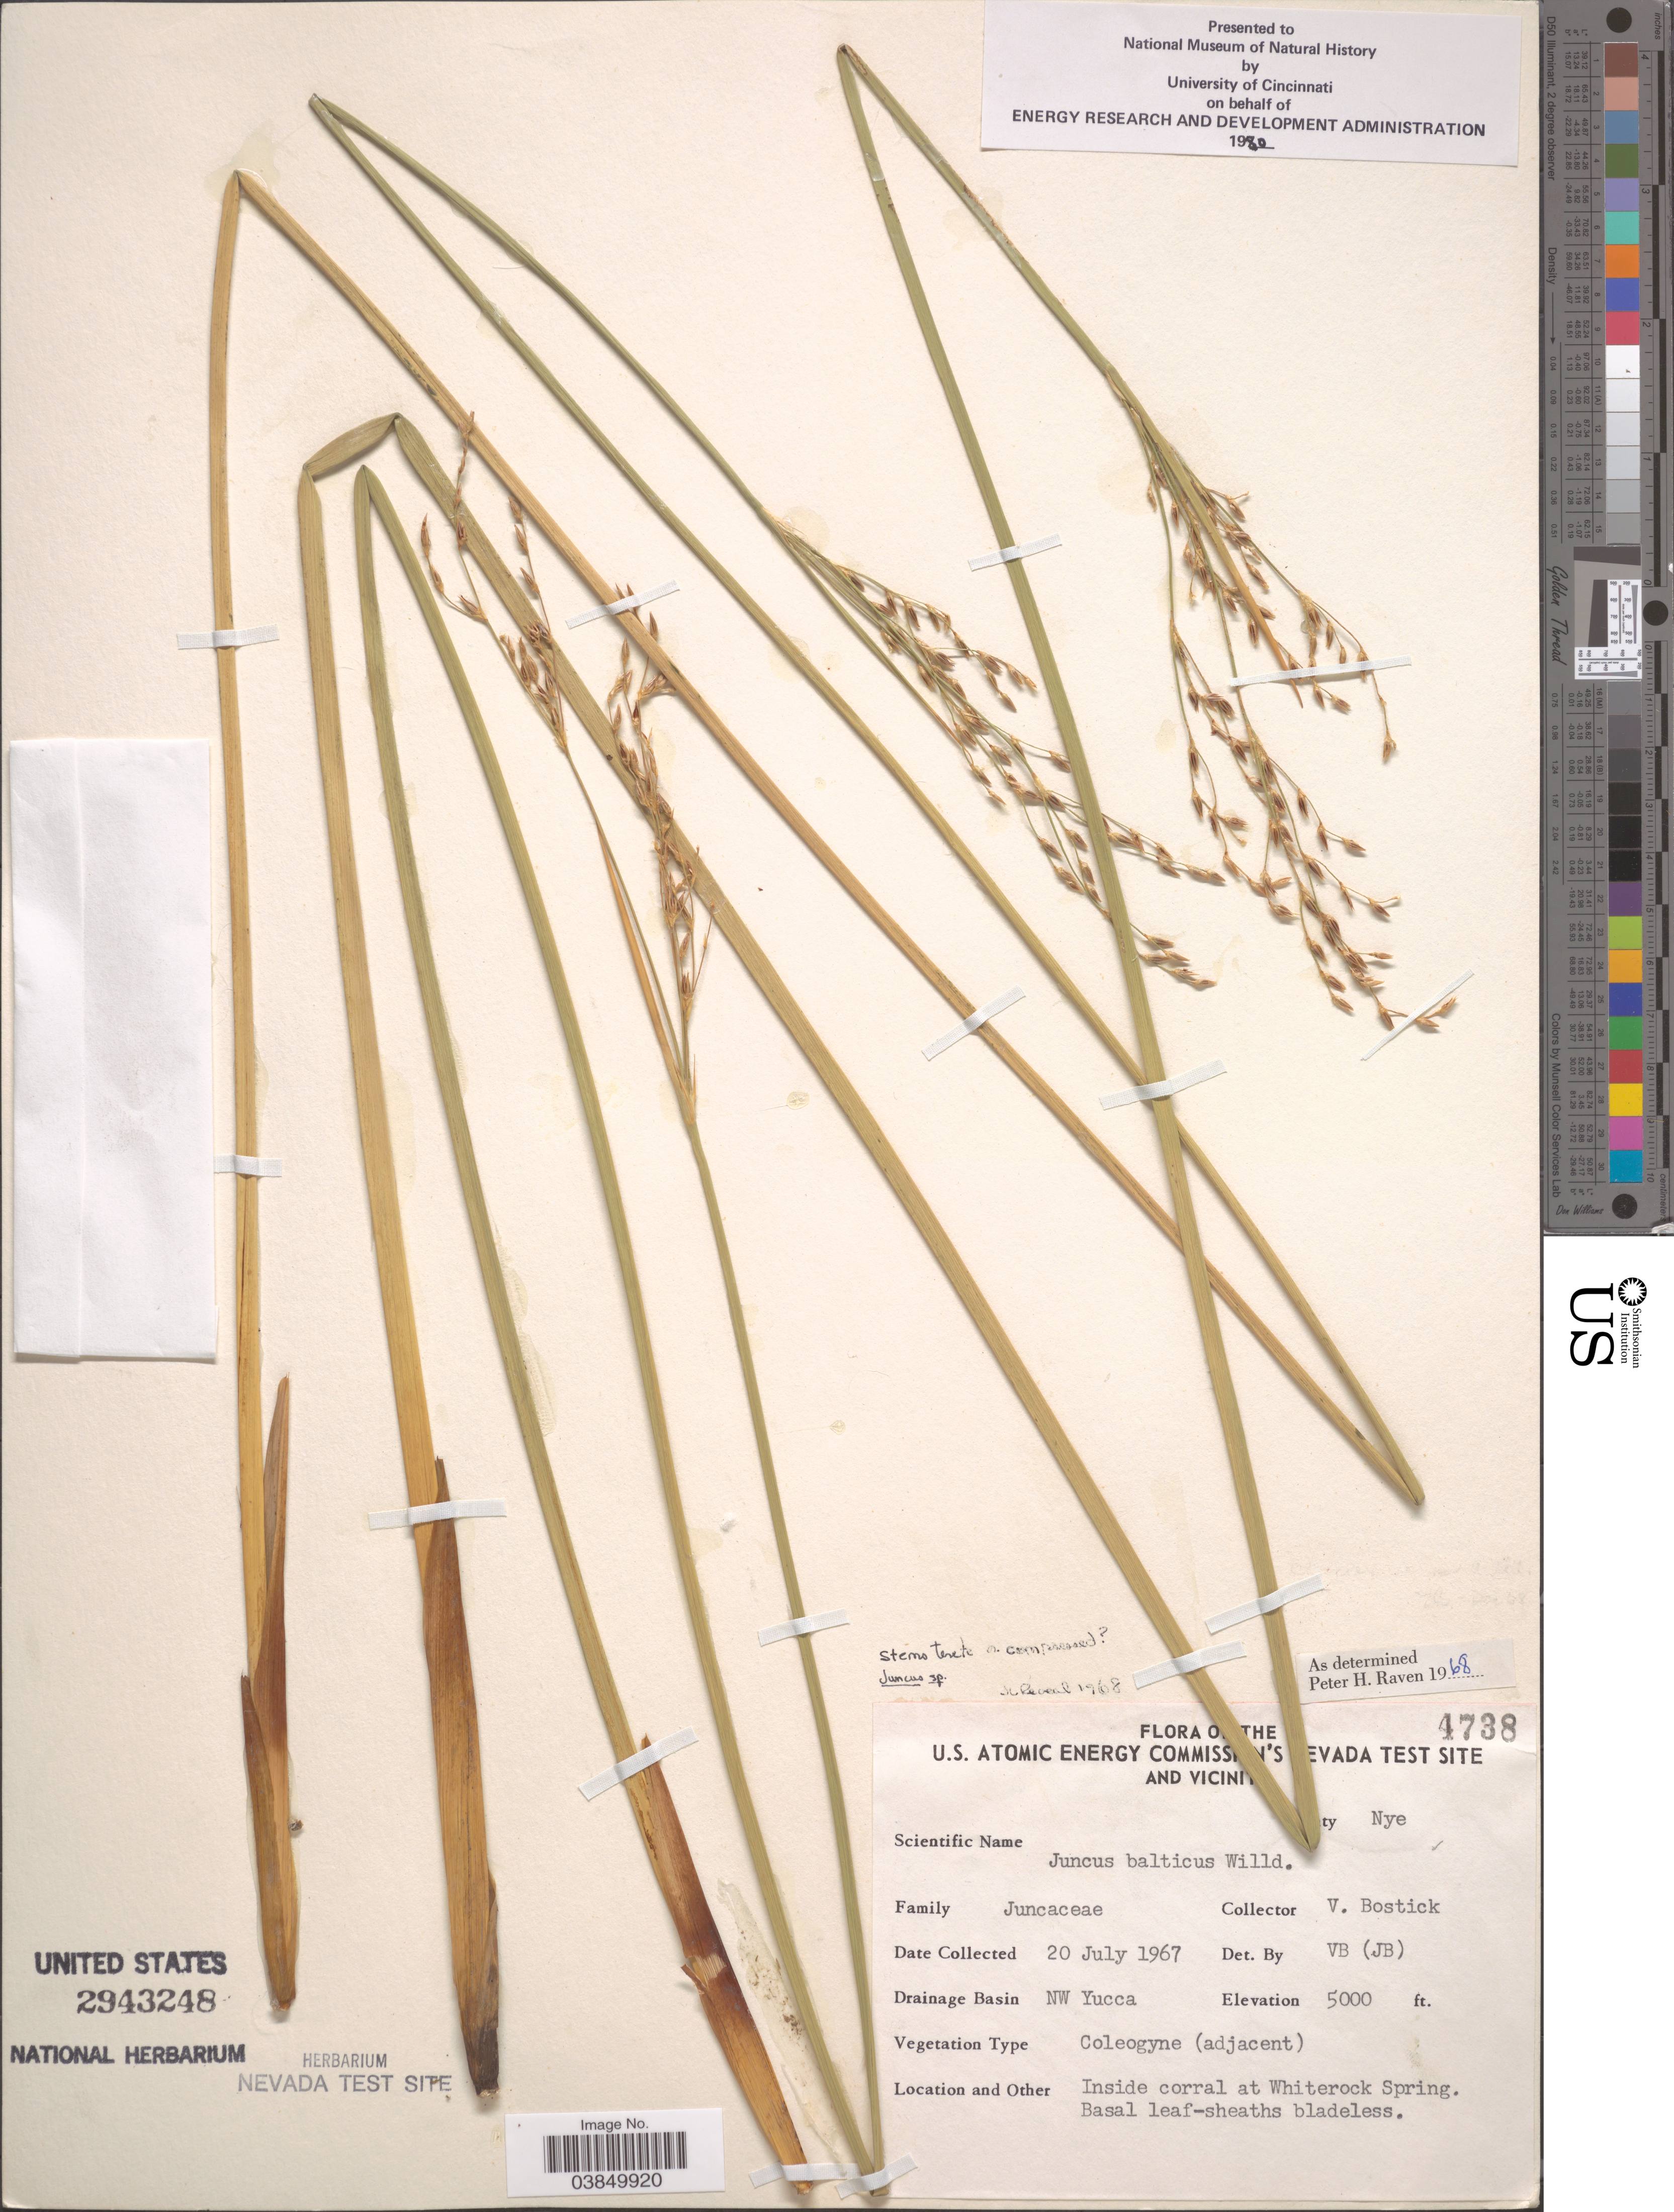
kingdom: Plantae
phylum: Tracheophyta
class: Liliopsida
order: Poales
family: Juncaceae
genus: Juncus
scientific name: Juncus balticus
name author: Willd.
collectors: V. Bostick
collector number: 4738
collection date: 1967-07-20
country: United States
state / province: Nevada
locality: U.S. Atomic Energy Commission's Nevada Test Site and vicinity. County Nye. Drainage Basin NW Yucca. Inside corral at Whiterock Spring.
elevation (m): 1524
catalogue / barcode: US 2943248